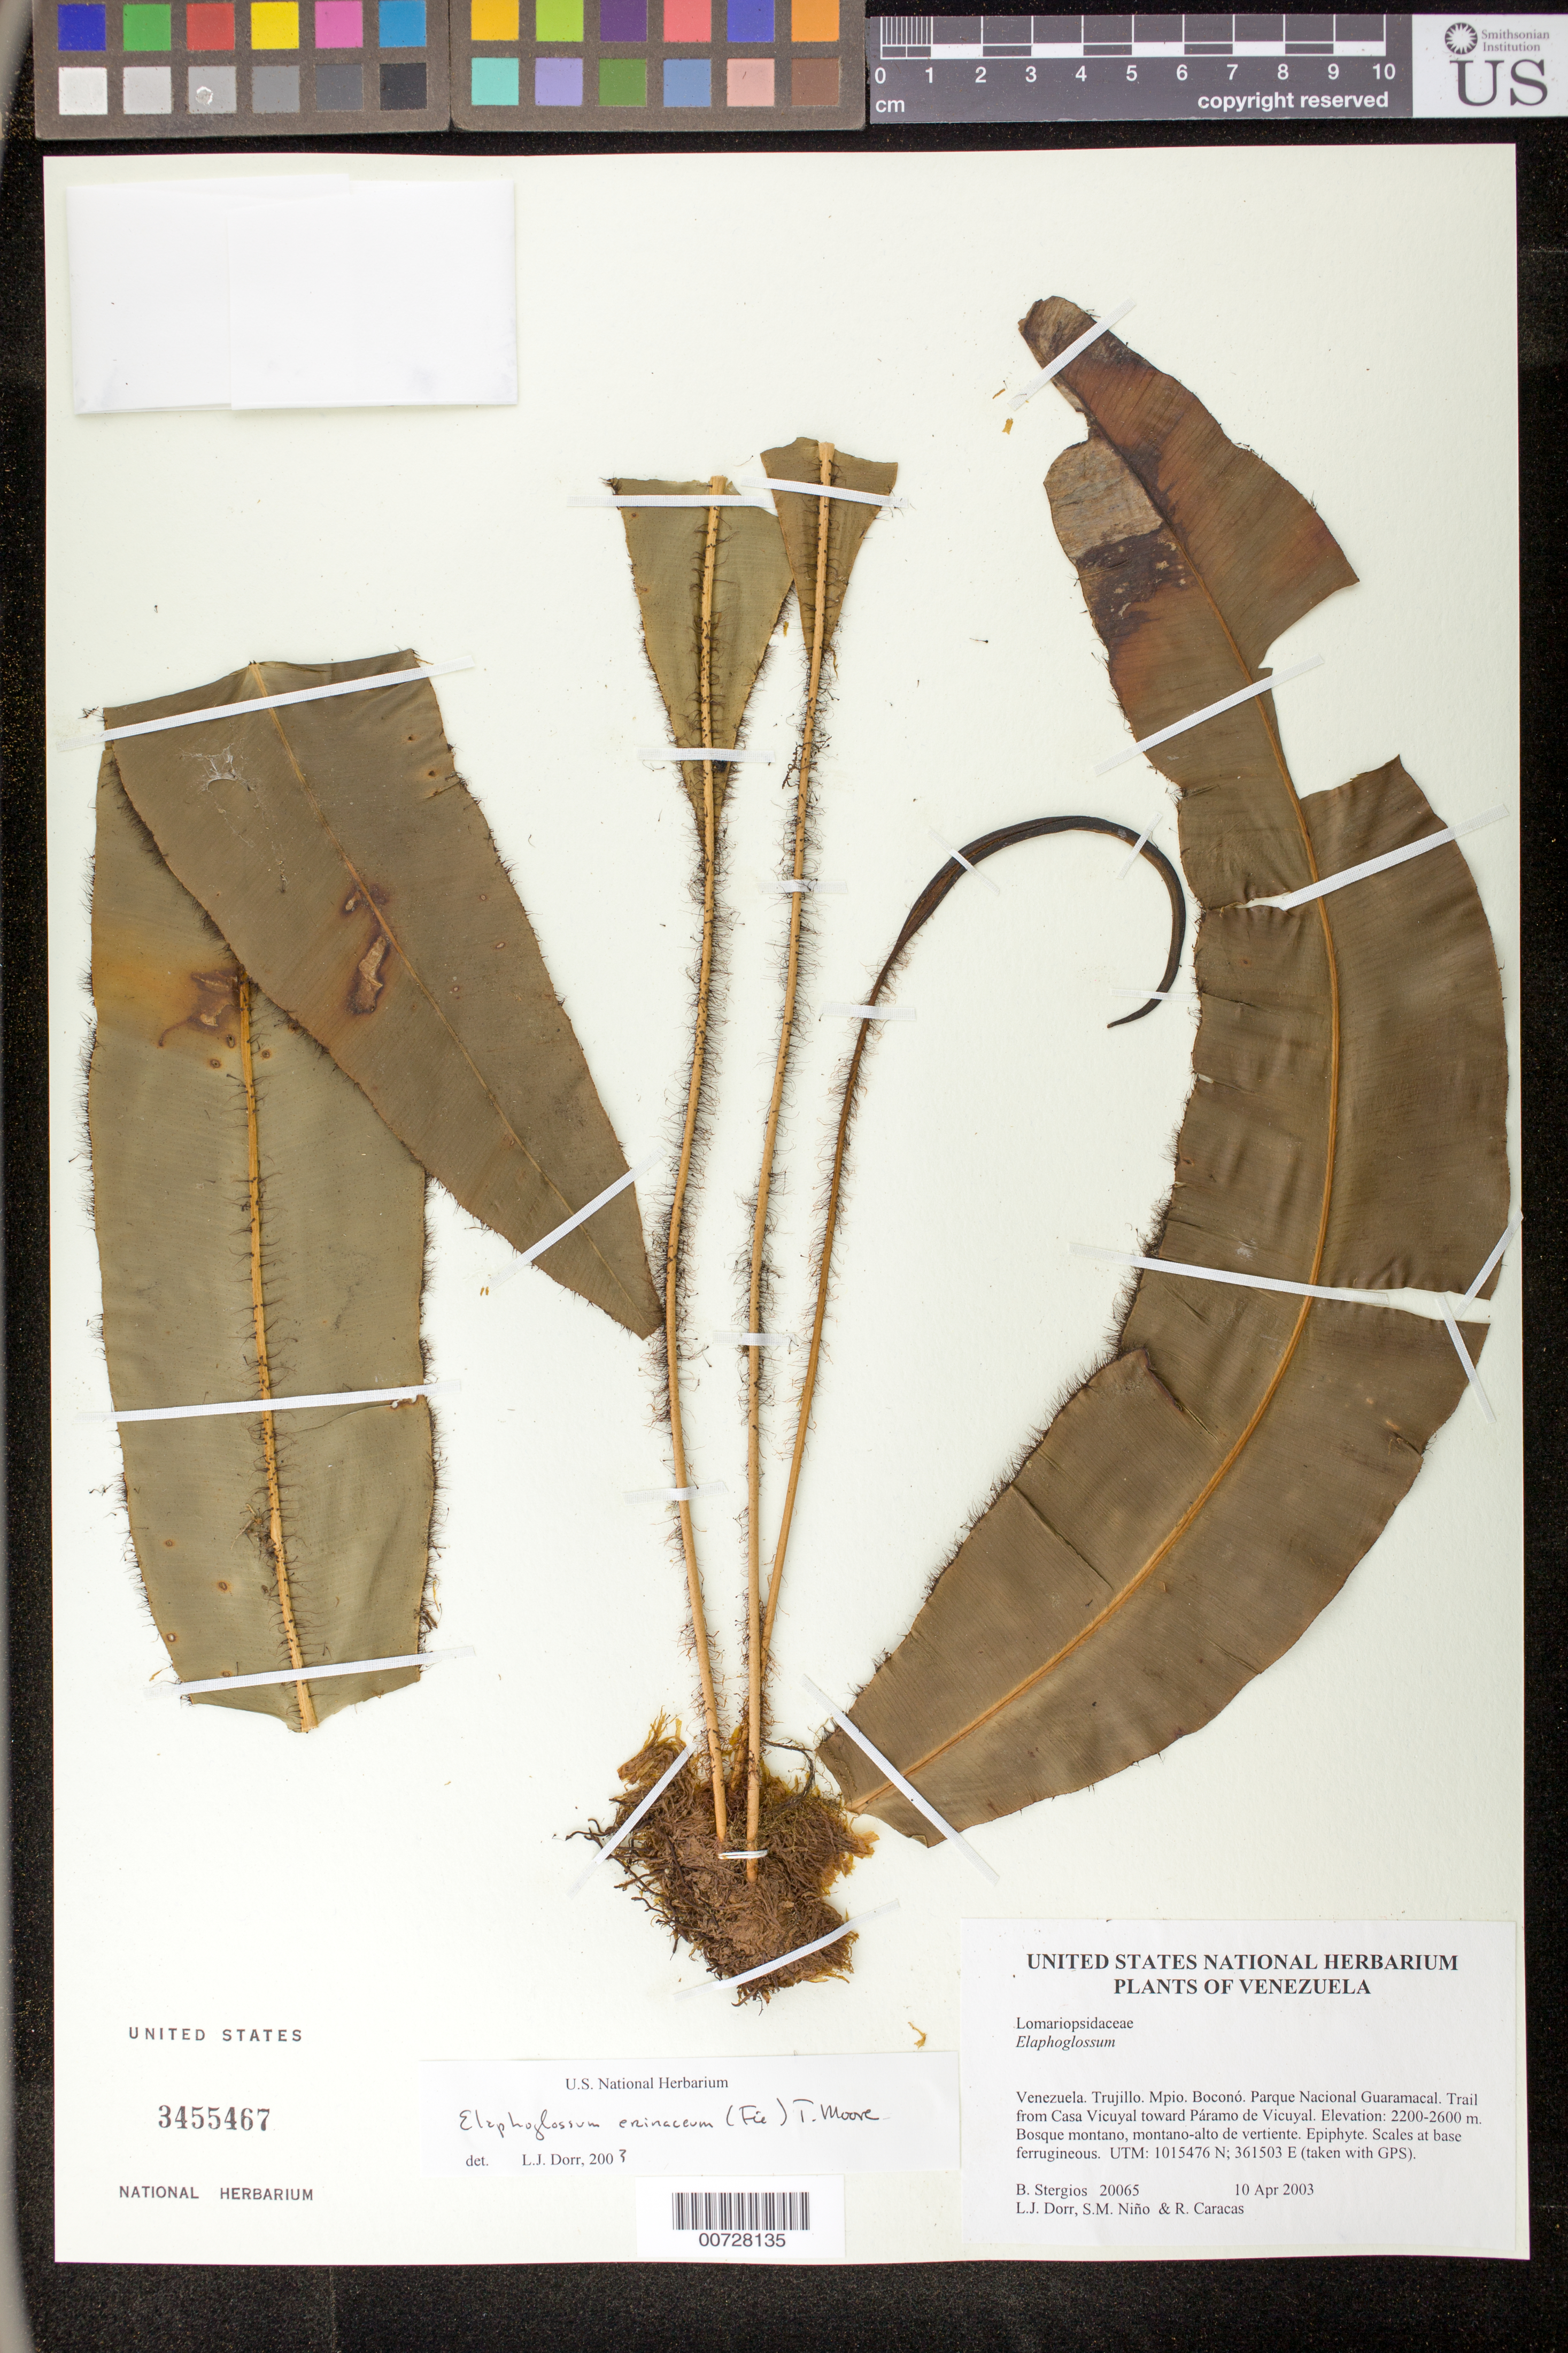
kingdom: Plantae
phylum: Tracheophyta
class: Polypodiopsida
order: Polypodiales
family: Dryopteridaceae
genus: Elaphoglossum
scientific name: Elaphoglossum erinaceum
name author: (Fée) T. Moore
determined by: Dorr, L. J., (BOT), Smithsonian Institution - National Museum of Natural History (UNITED STATES)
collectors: B. G. Stergios, L. J. Dorr, S. M. Niño & R. Caracas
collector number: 20065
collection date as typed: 10 Apr 2003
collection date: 2003-04-10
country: Venezuela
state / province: Trujillo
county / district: Boconó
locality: Parque Nacional Guaramacal. Trail from Casa Vicuyal toward Páramo de Vicuyal.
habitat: Bosque montano, montano-alto de vertiente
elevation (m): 2200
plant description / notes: PORT, UC, US, VEN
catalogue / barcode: US 3455467